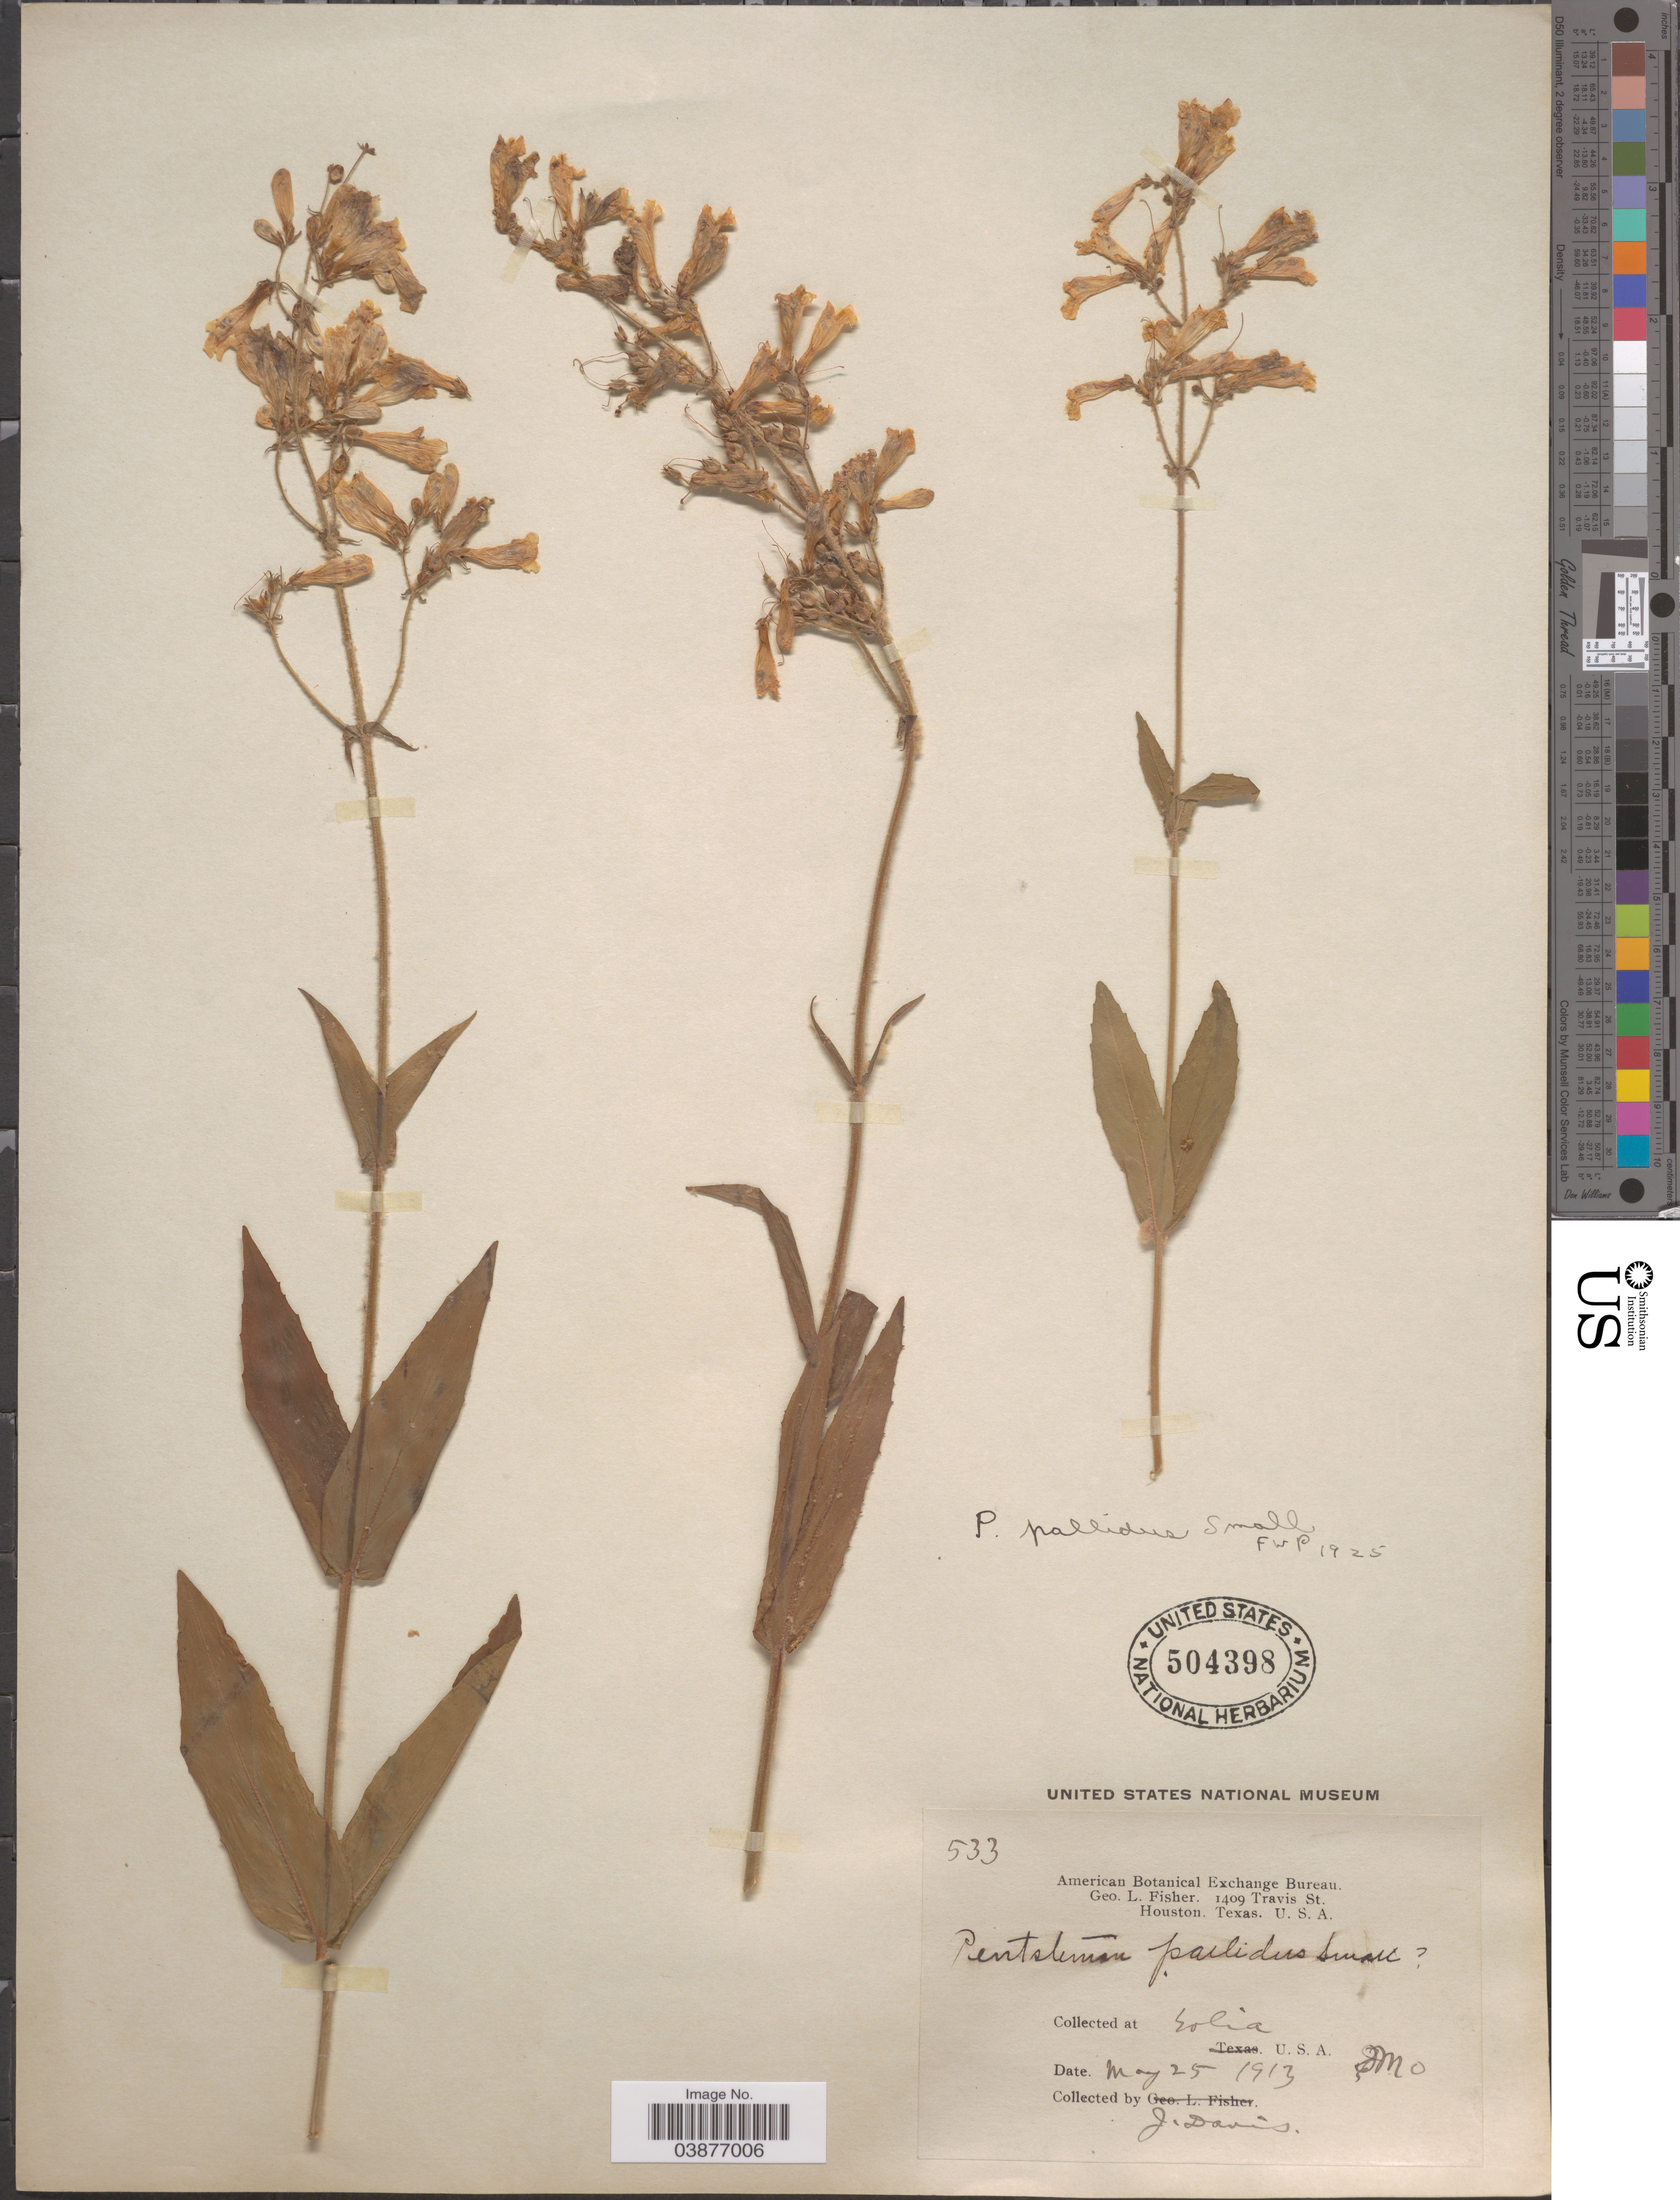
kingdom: Plantae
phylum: Tracheophyta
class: Magnoliopsida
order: Lamiales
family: Plantaginaceae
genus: Penstemon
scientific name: Penstemon pallidus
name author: Small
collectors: J. Davis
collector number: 533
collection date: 1913-05-25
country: United States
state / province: Missouri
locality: Eolia.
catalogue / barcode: US 504398